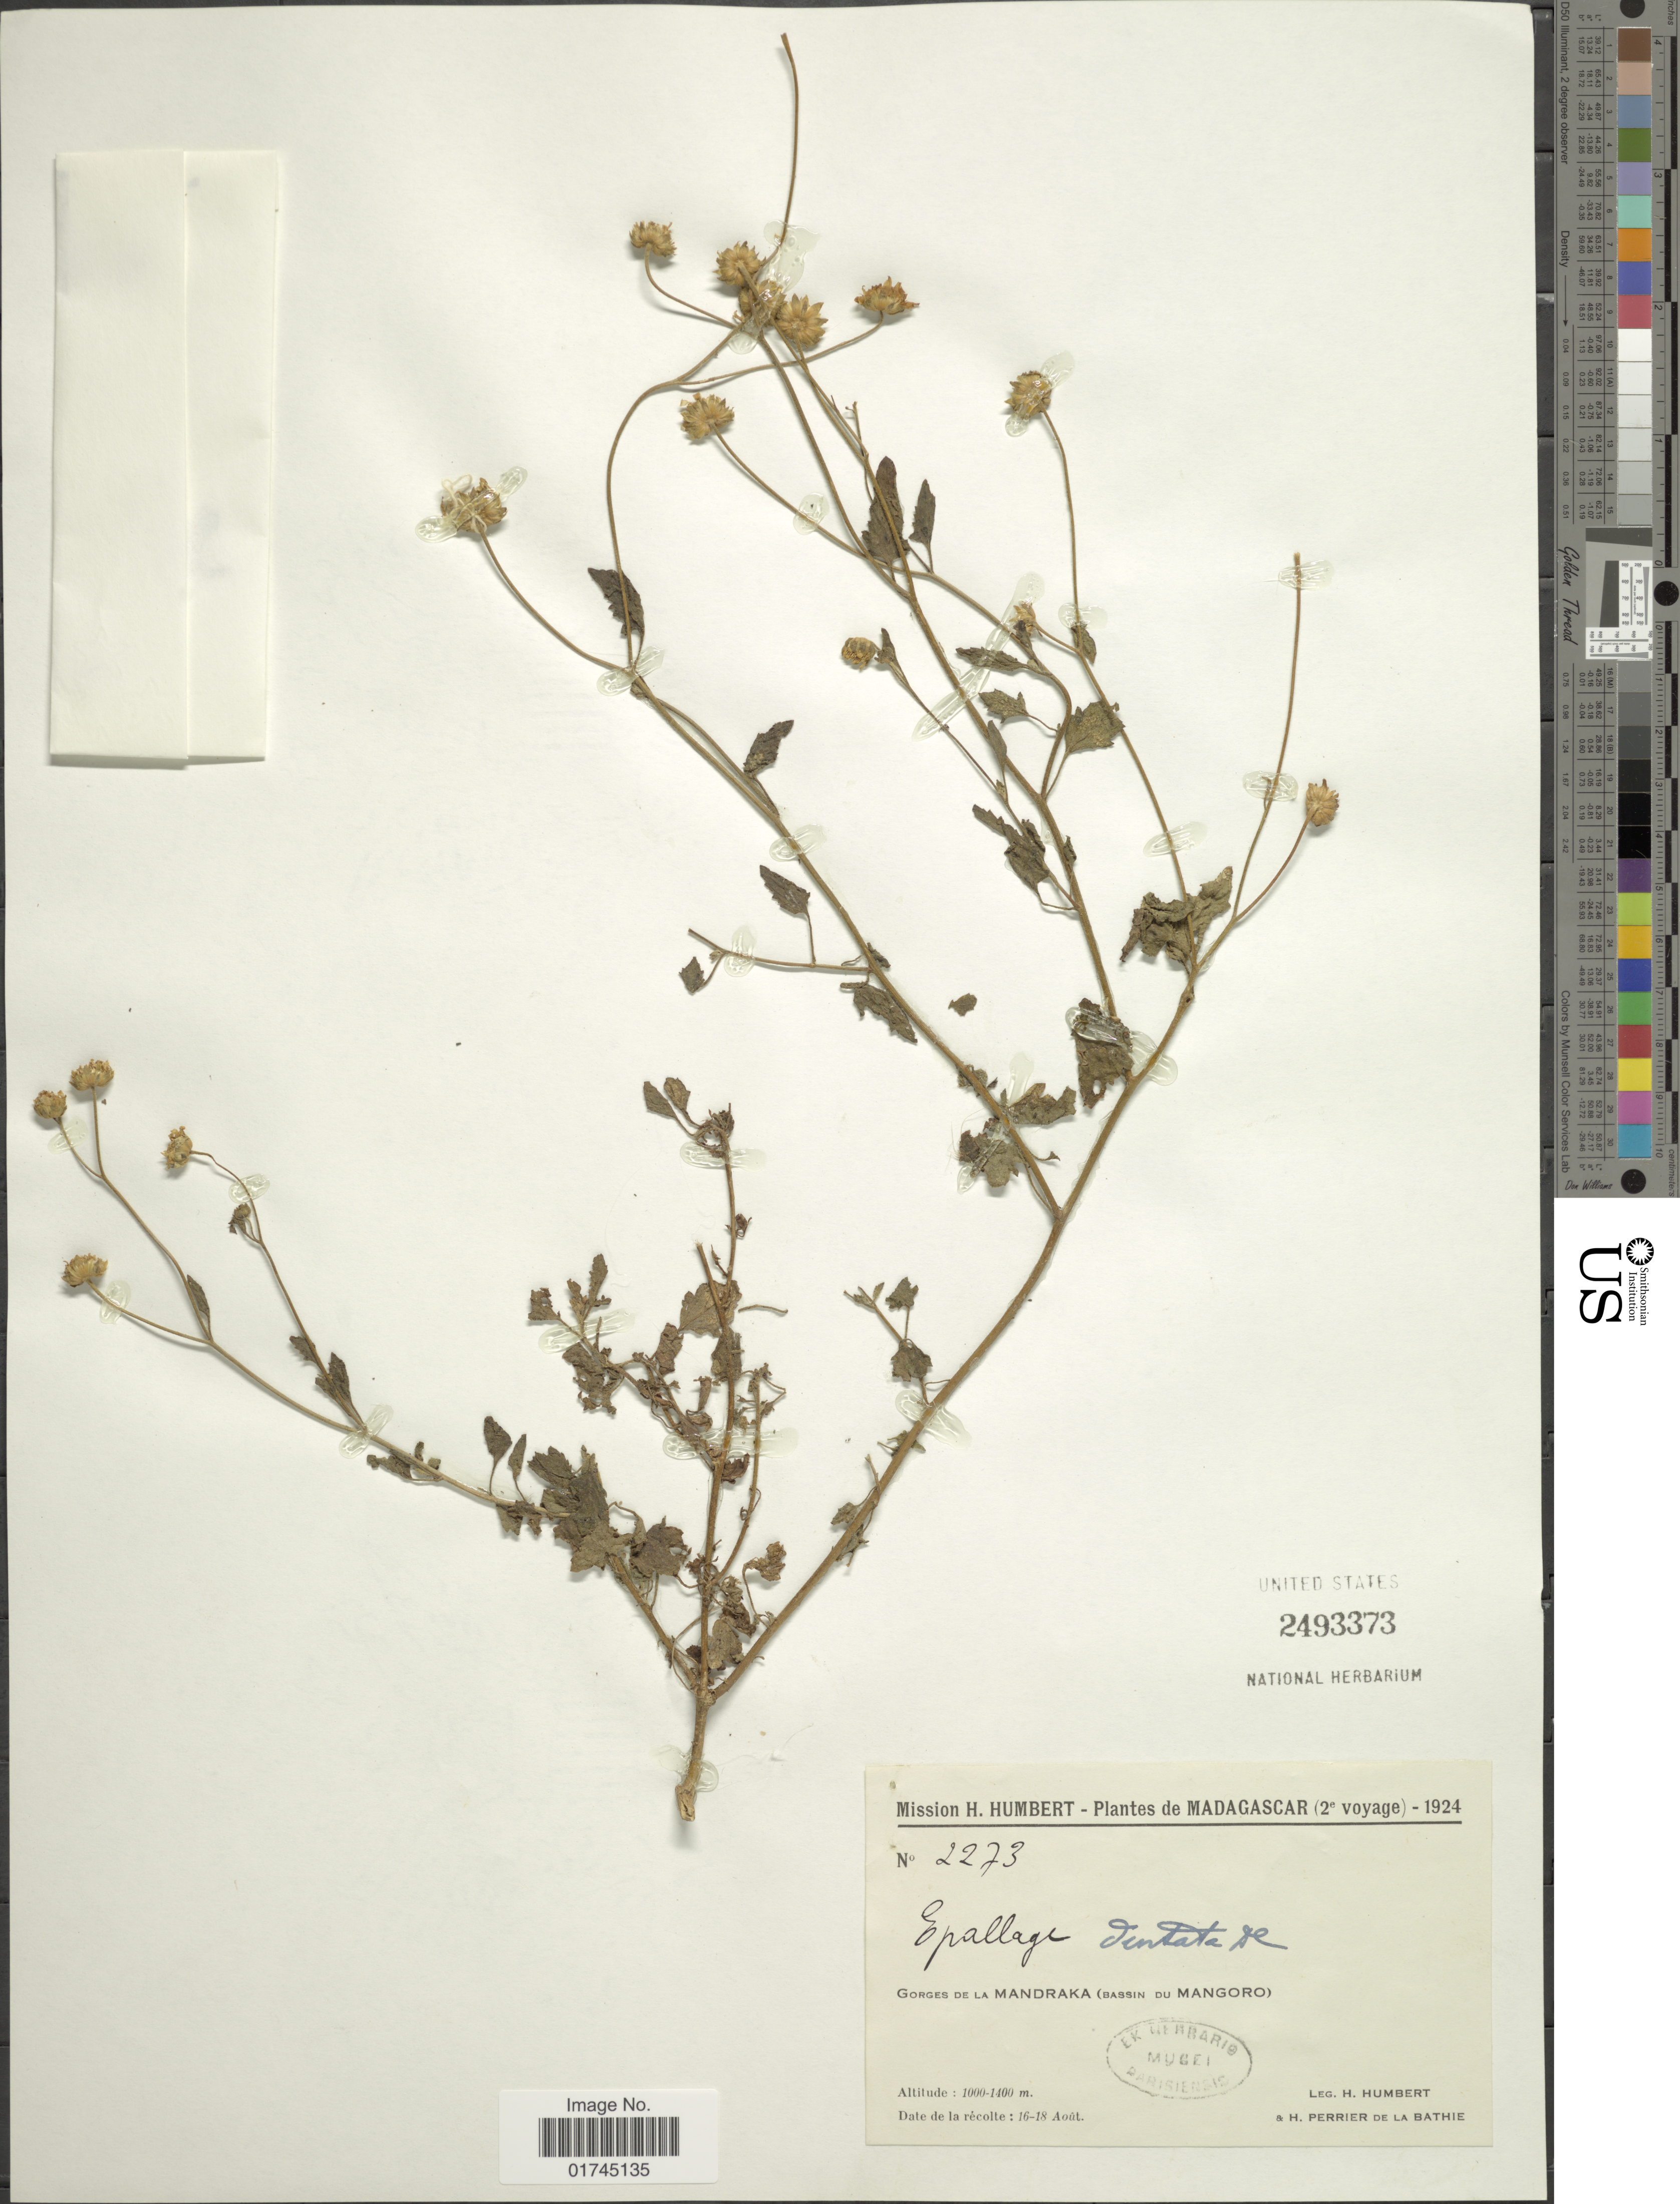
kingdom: Plantae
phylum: Tracheophyta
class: Magnoliopsida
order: Asterales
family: Asteraceae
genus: Anisopappus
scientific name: Anisopappus dentatus subsp. dentatus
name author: (DC.) Wild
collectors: H. Humbert & H. Perrier de la Bâthie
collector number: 2273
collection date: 1924-08-16/1924-08-18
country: Madagascar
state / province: Alaotra Mangoro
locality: Gorges de la Mandraka (Bassin du Mangoro)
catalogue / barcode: US 2493373